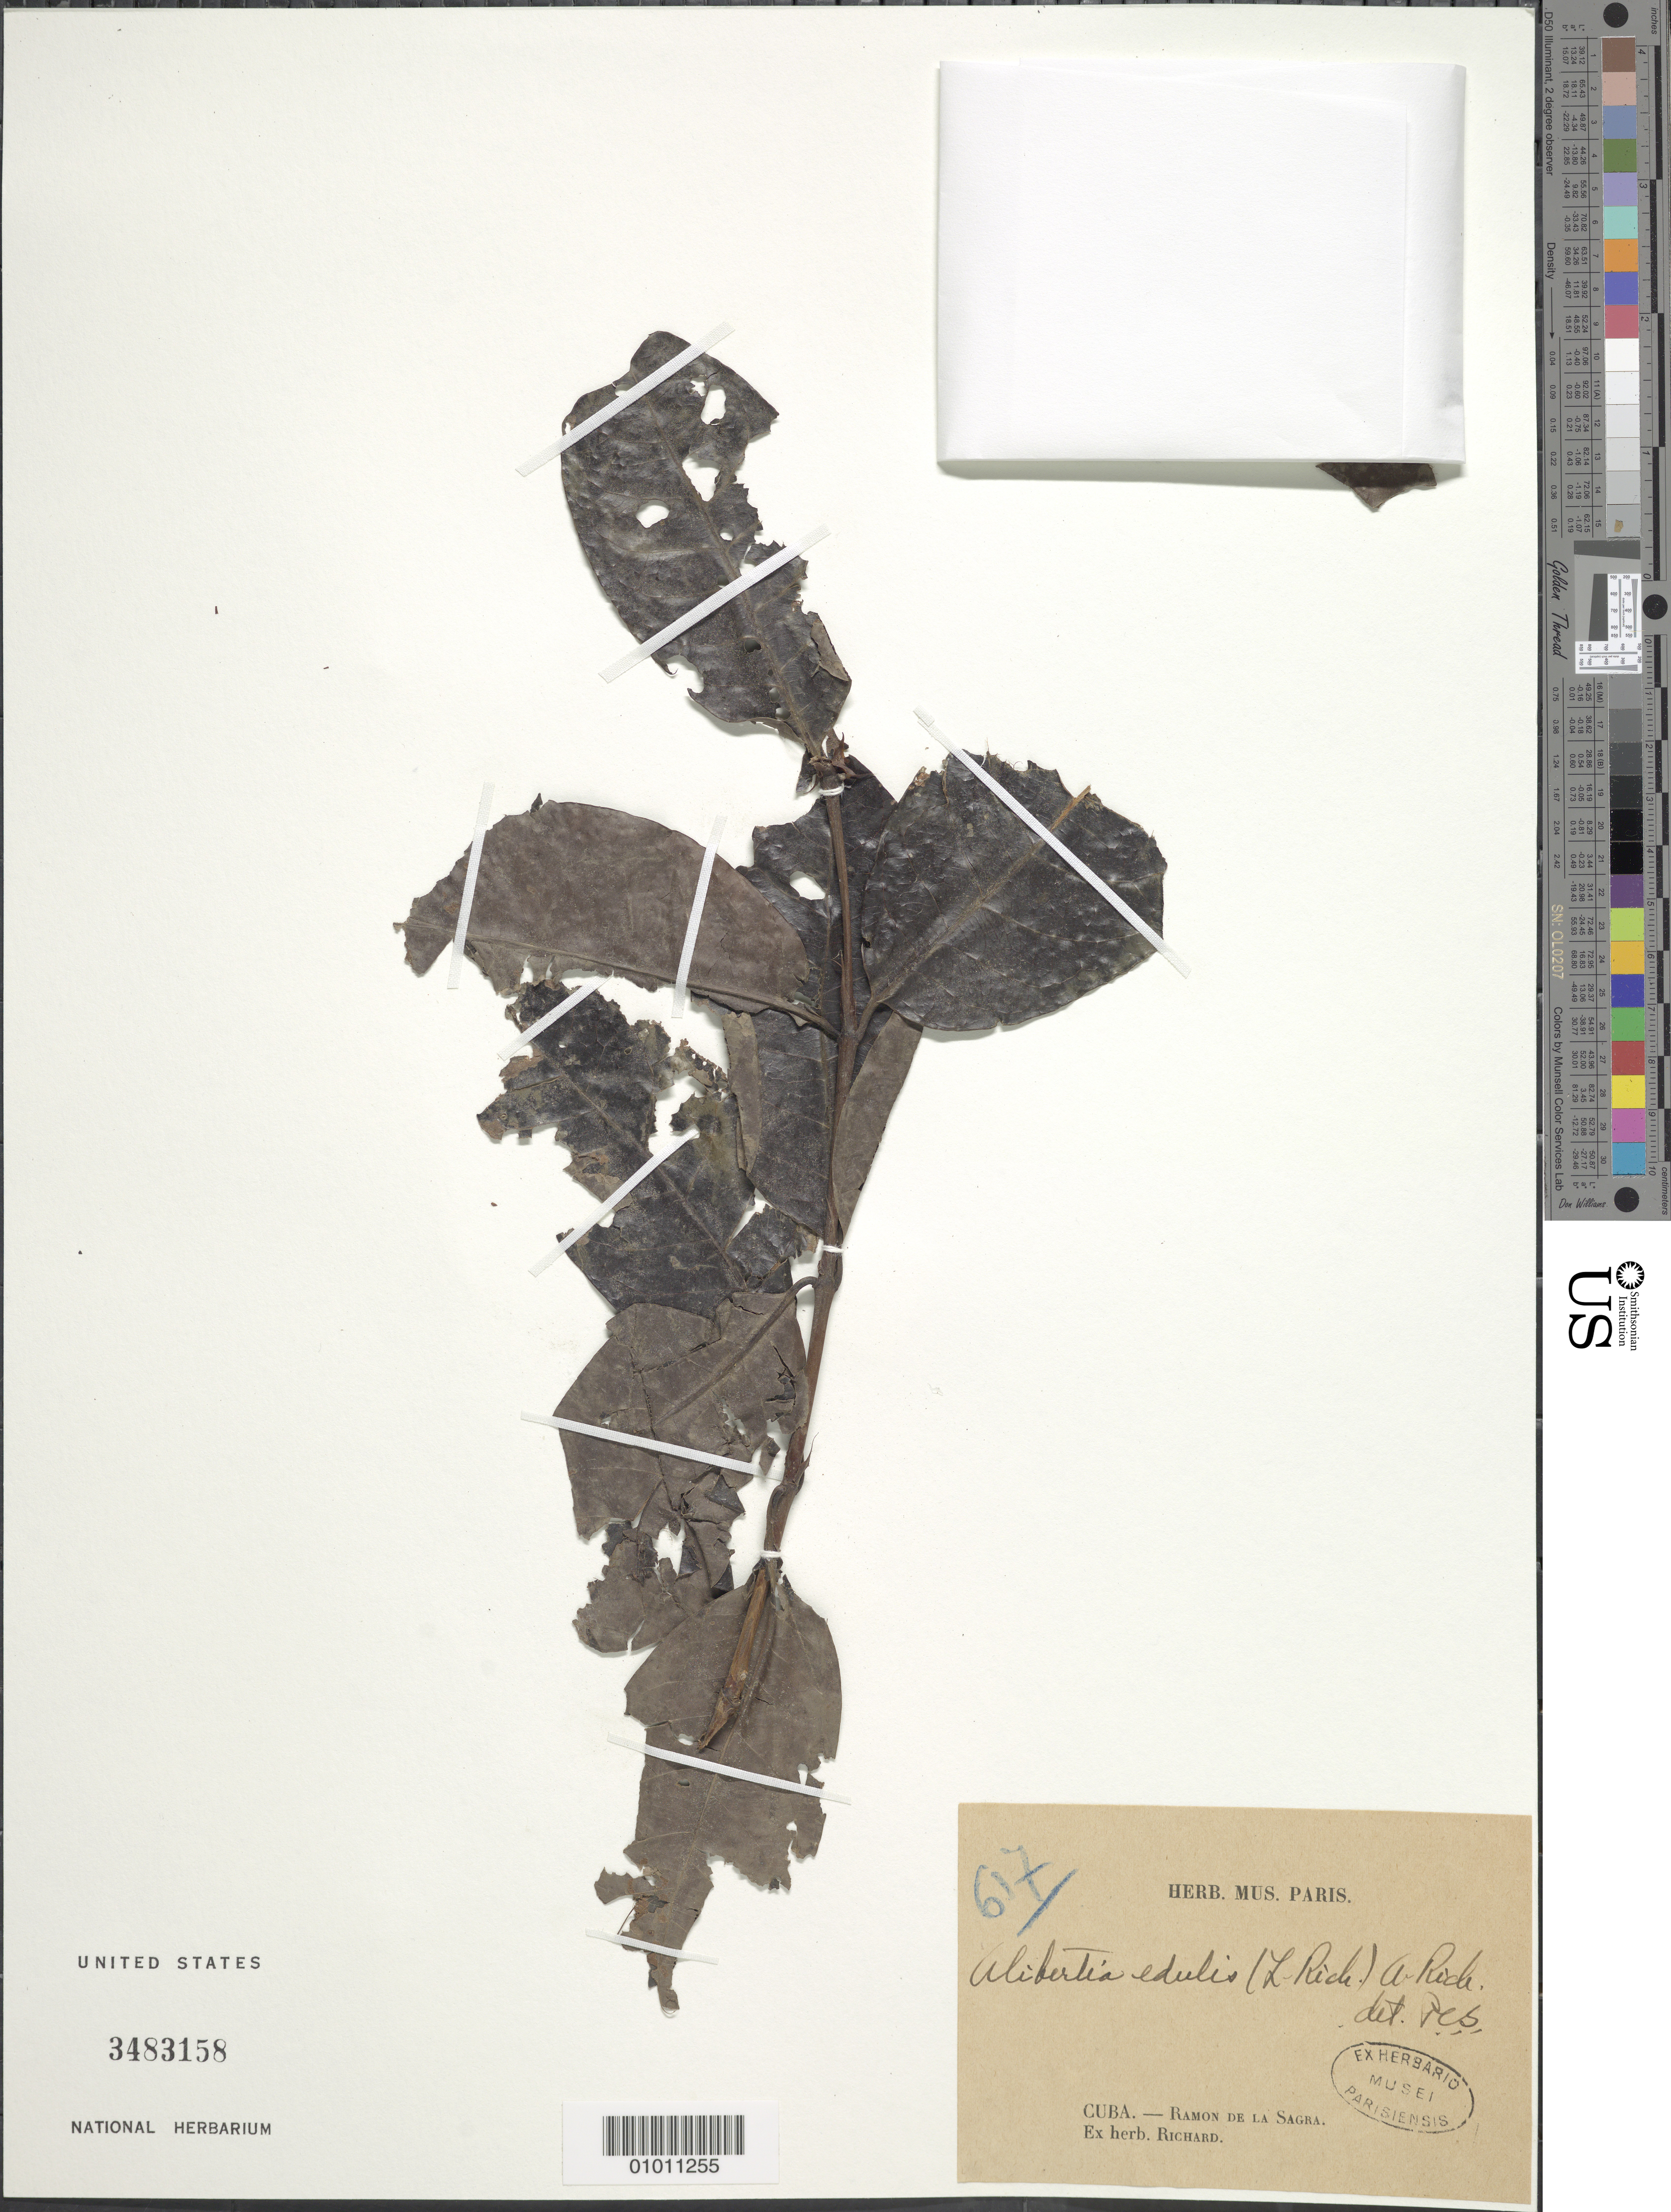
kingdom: Plantae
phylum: Tracheophyta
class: Magnoliopsida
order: Gentianales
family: Rubiaceae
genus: Alibertia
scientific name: Alibertia edulis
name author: (Rich.) A. Rich. ex DC.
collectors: -. Richard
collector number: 617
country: Cuba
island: Cuba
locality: Ramon de la Sagra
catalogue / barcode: US 3483158